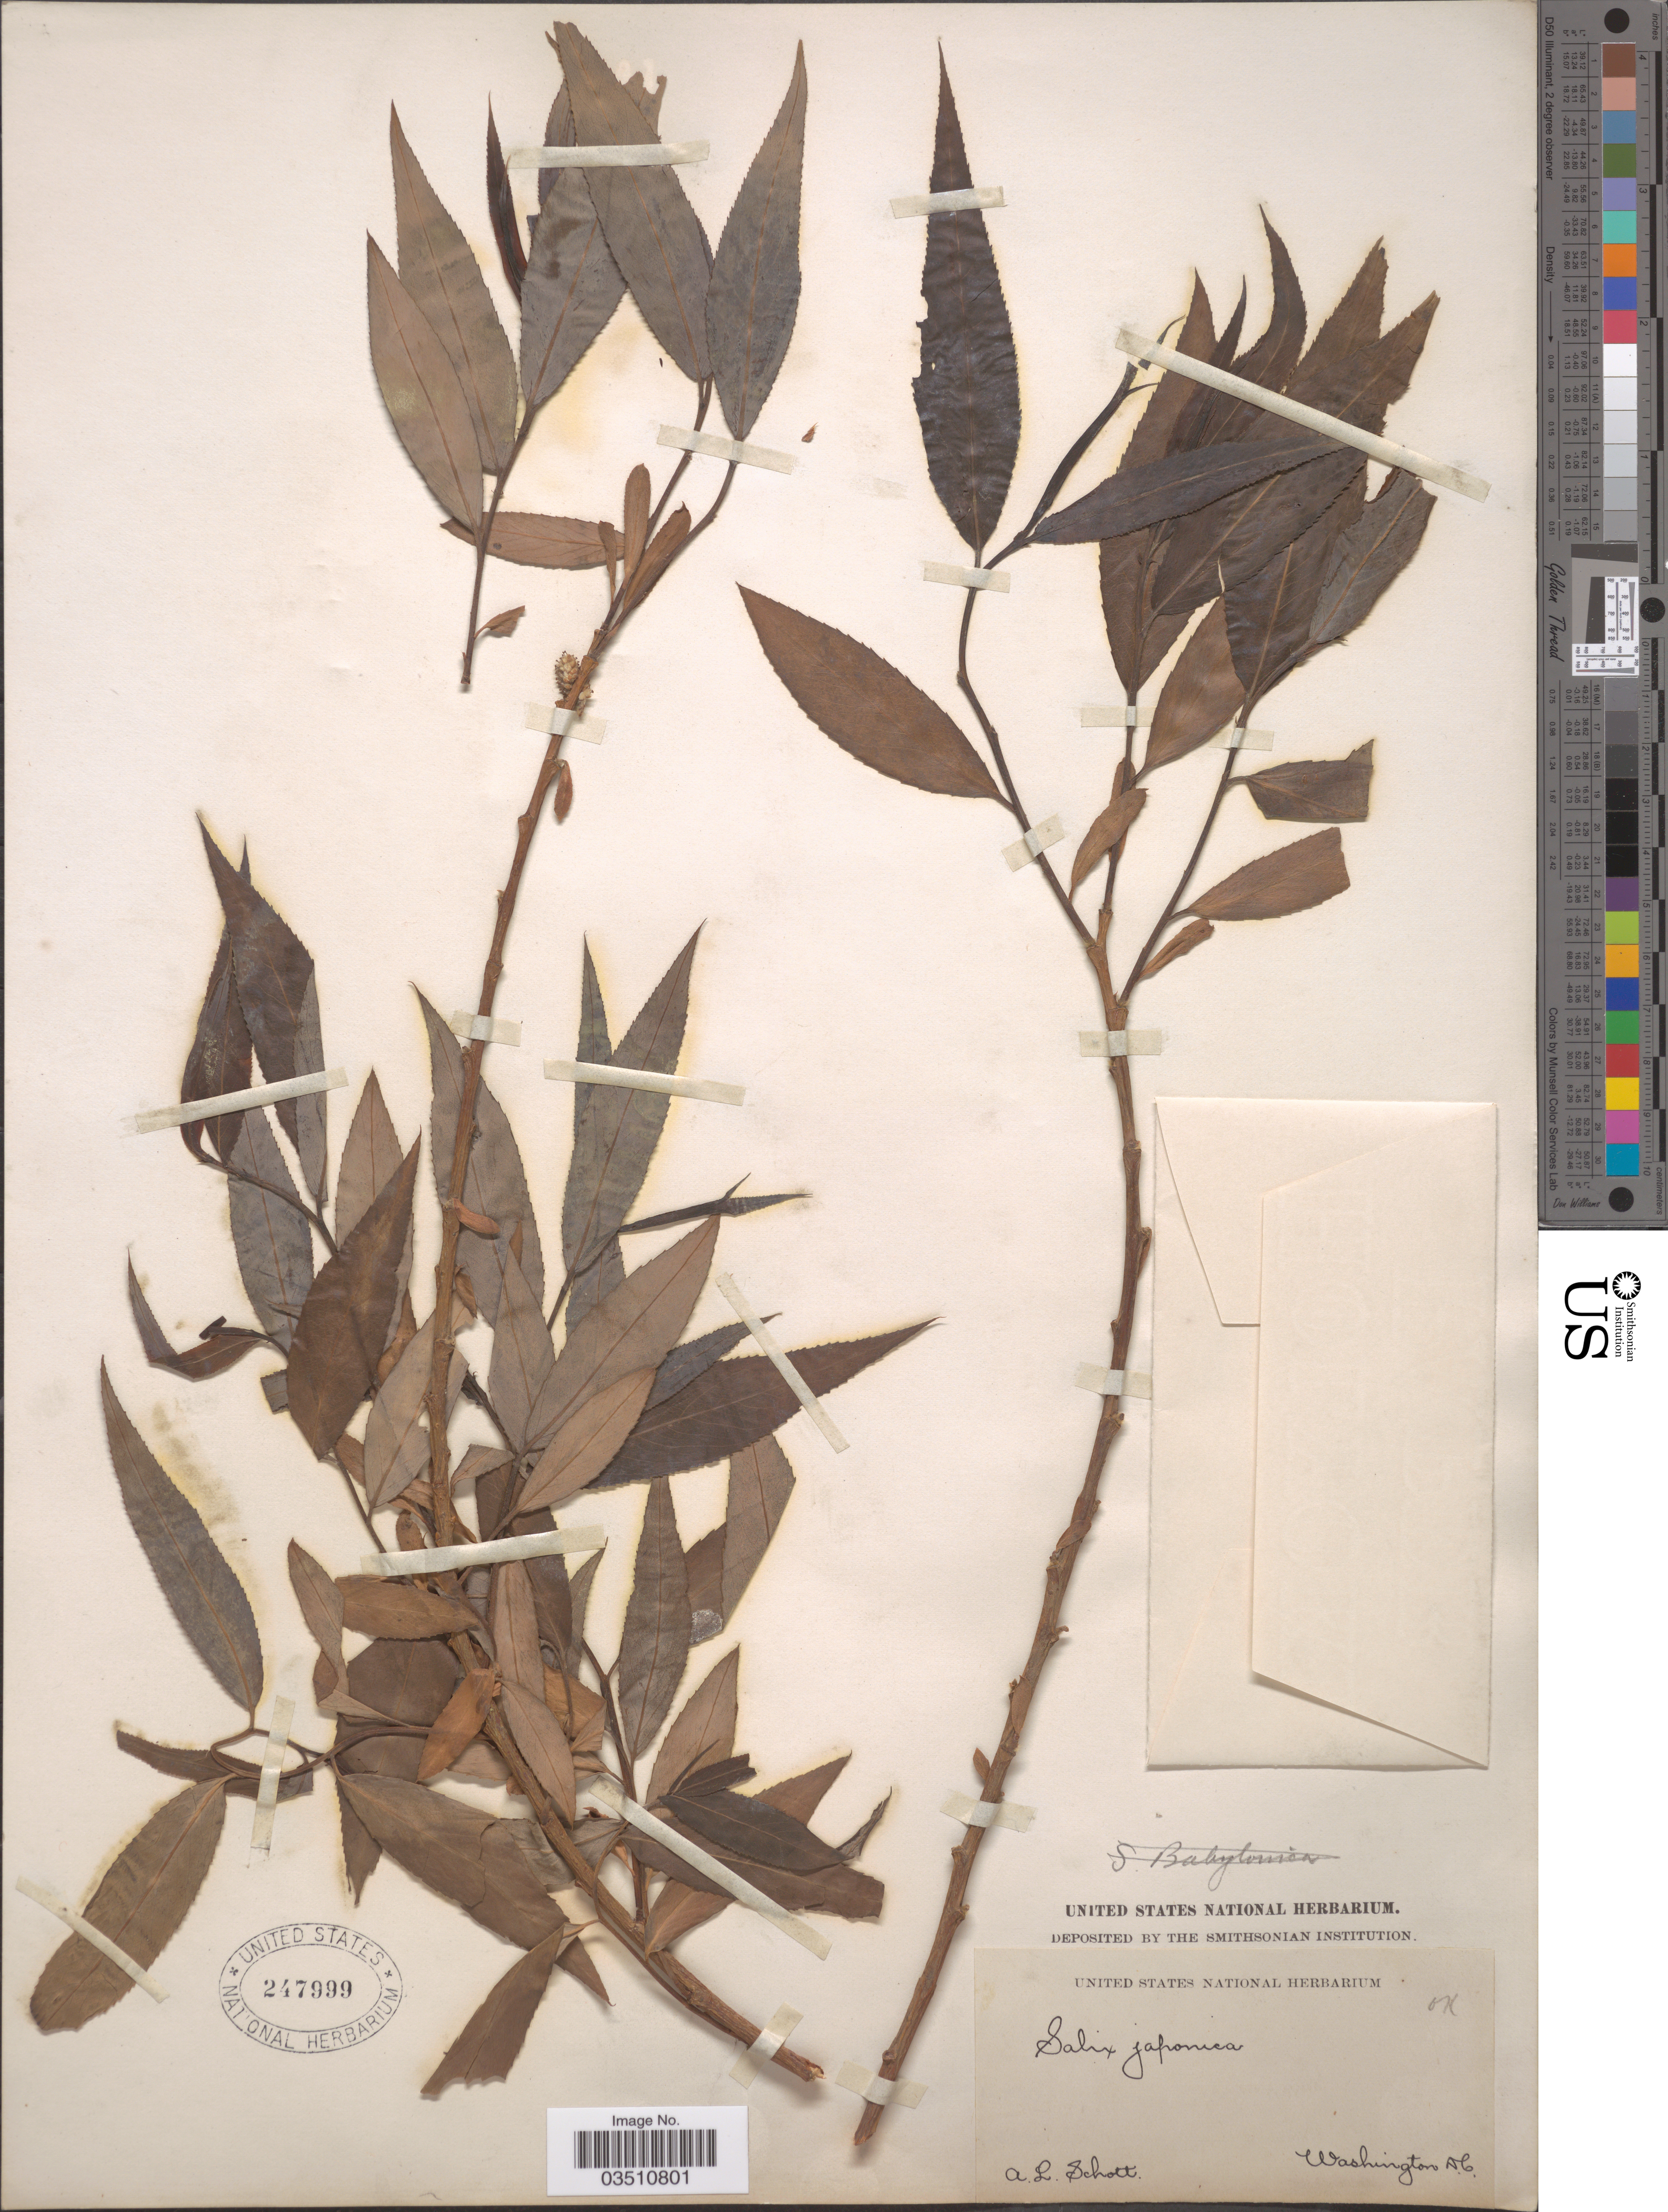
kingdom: Plantae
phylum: Tracheophyta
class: Magnoliopsida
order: Malpighiales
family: Salicaceae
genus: Salix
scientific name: Salix japonica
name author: Thunb.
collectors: A. L. Schott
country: United States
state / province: District of Columbia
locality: Washington.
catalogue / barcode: US 247999